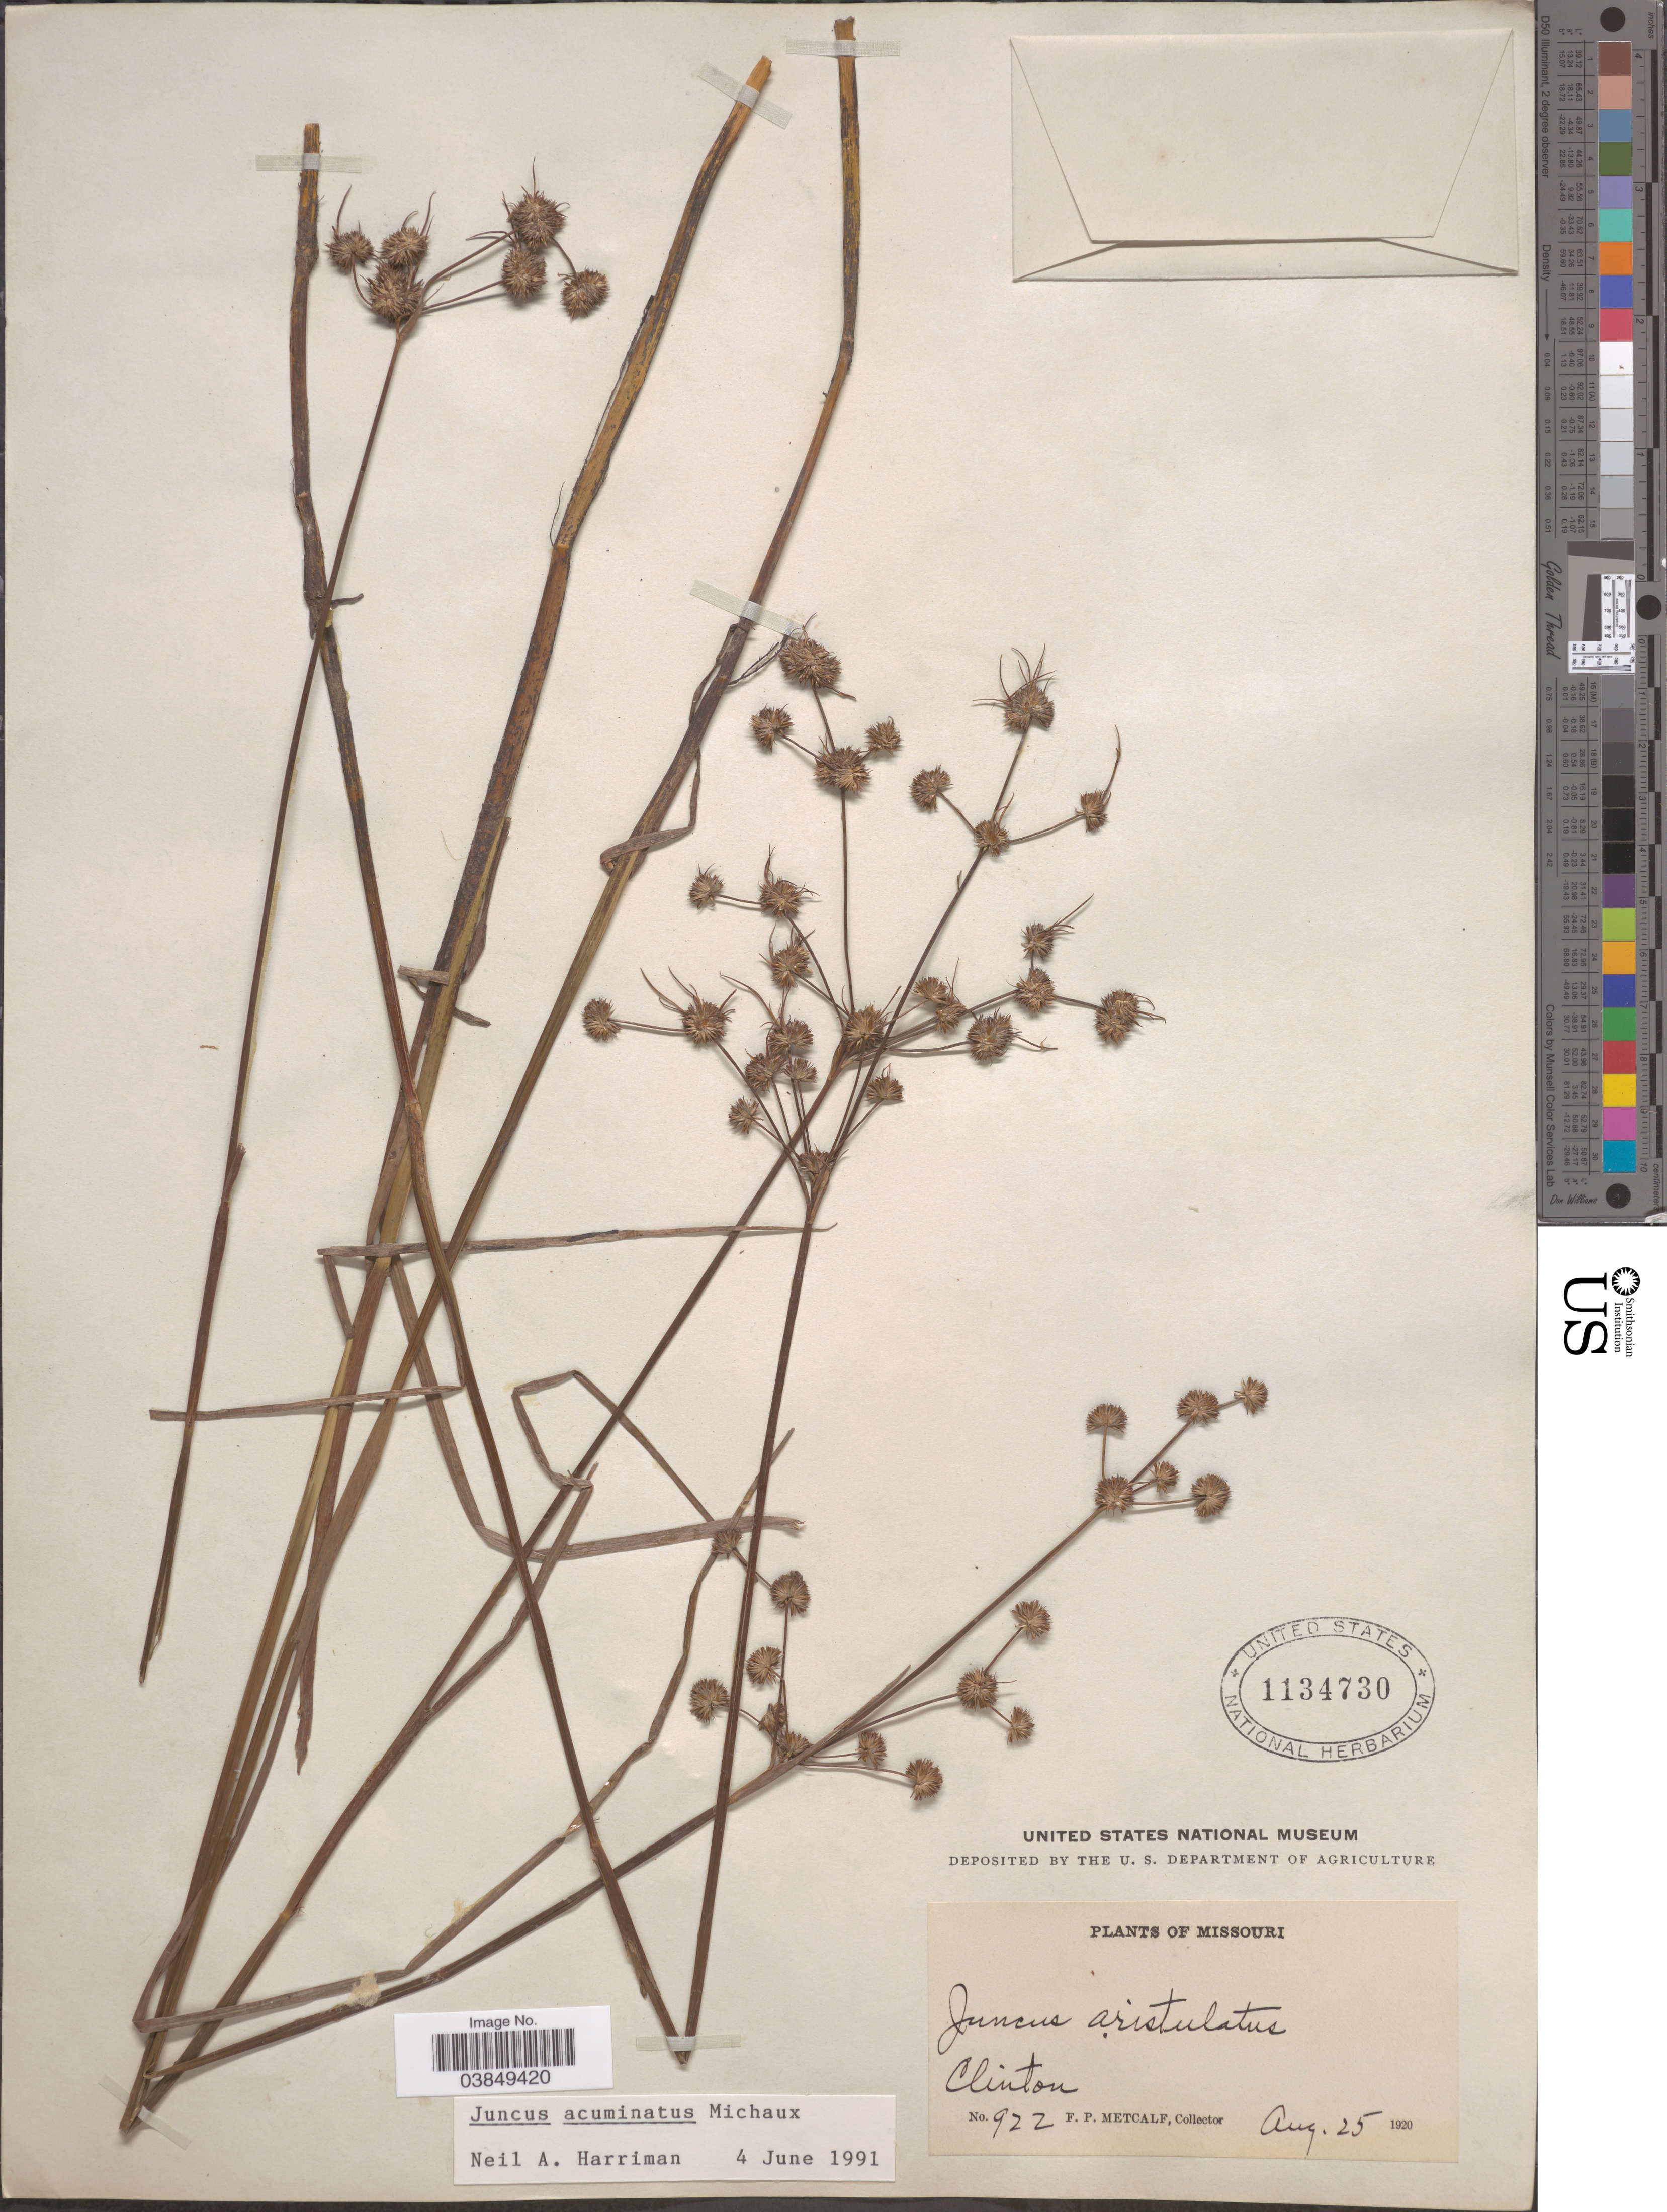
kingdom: Plantae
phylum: Tracheophyta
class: Liliopsida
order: Poales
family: Juncaceae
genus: Juncus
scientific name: Juncus acuminatus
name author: Michx.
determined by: Harriman, N. A.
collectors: F. Metcalf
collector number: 922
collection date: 1920-08-25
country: United States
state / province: Missouri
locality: Clinton.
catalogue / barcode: US 1134730